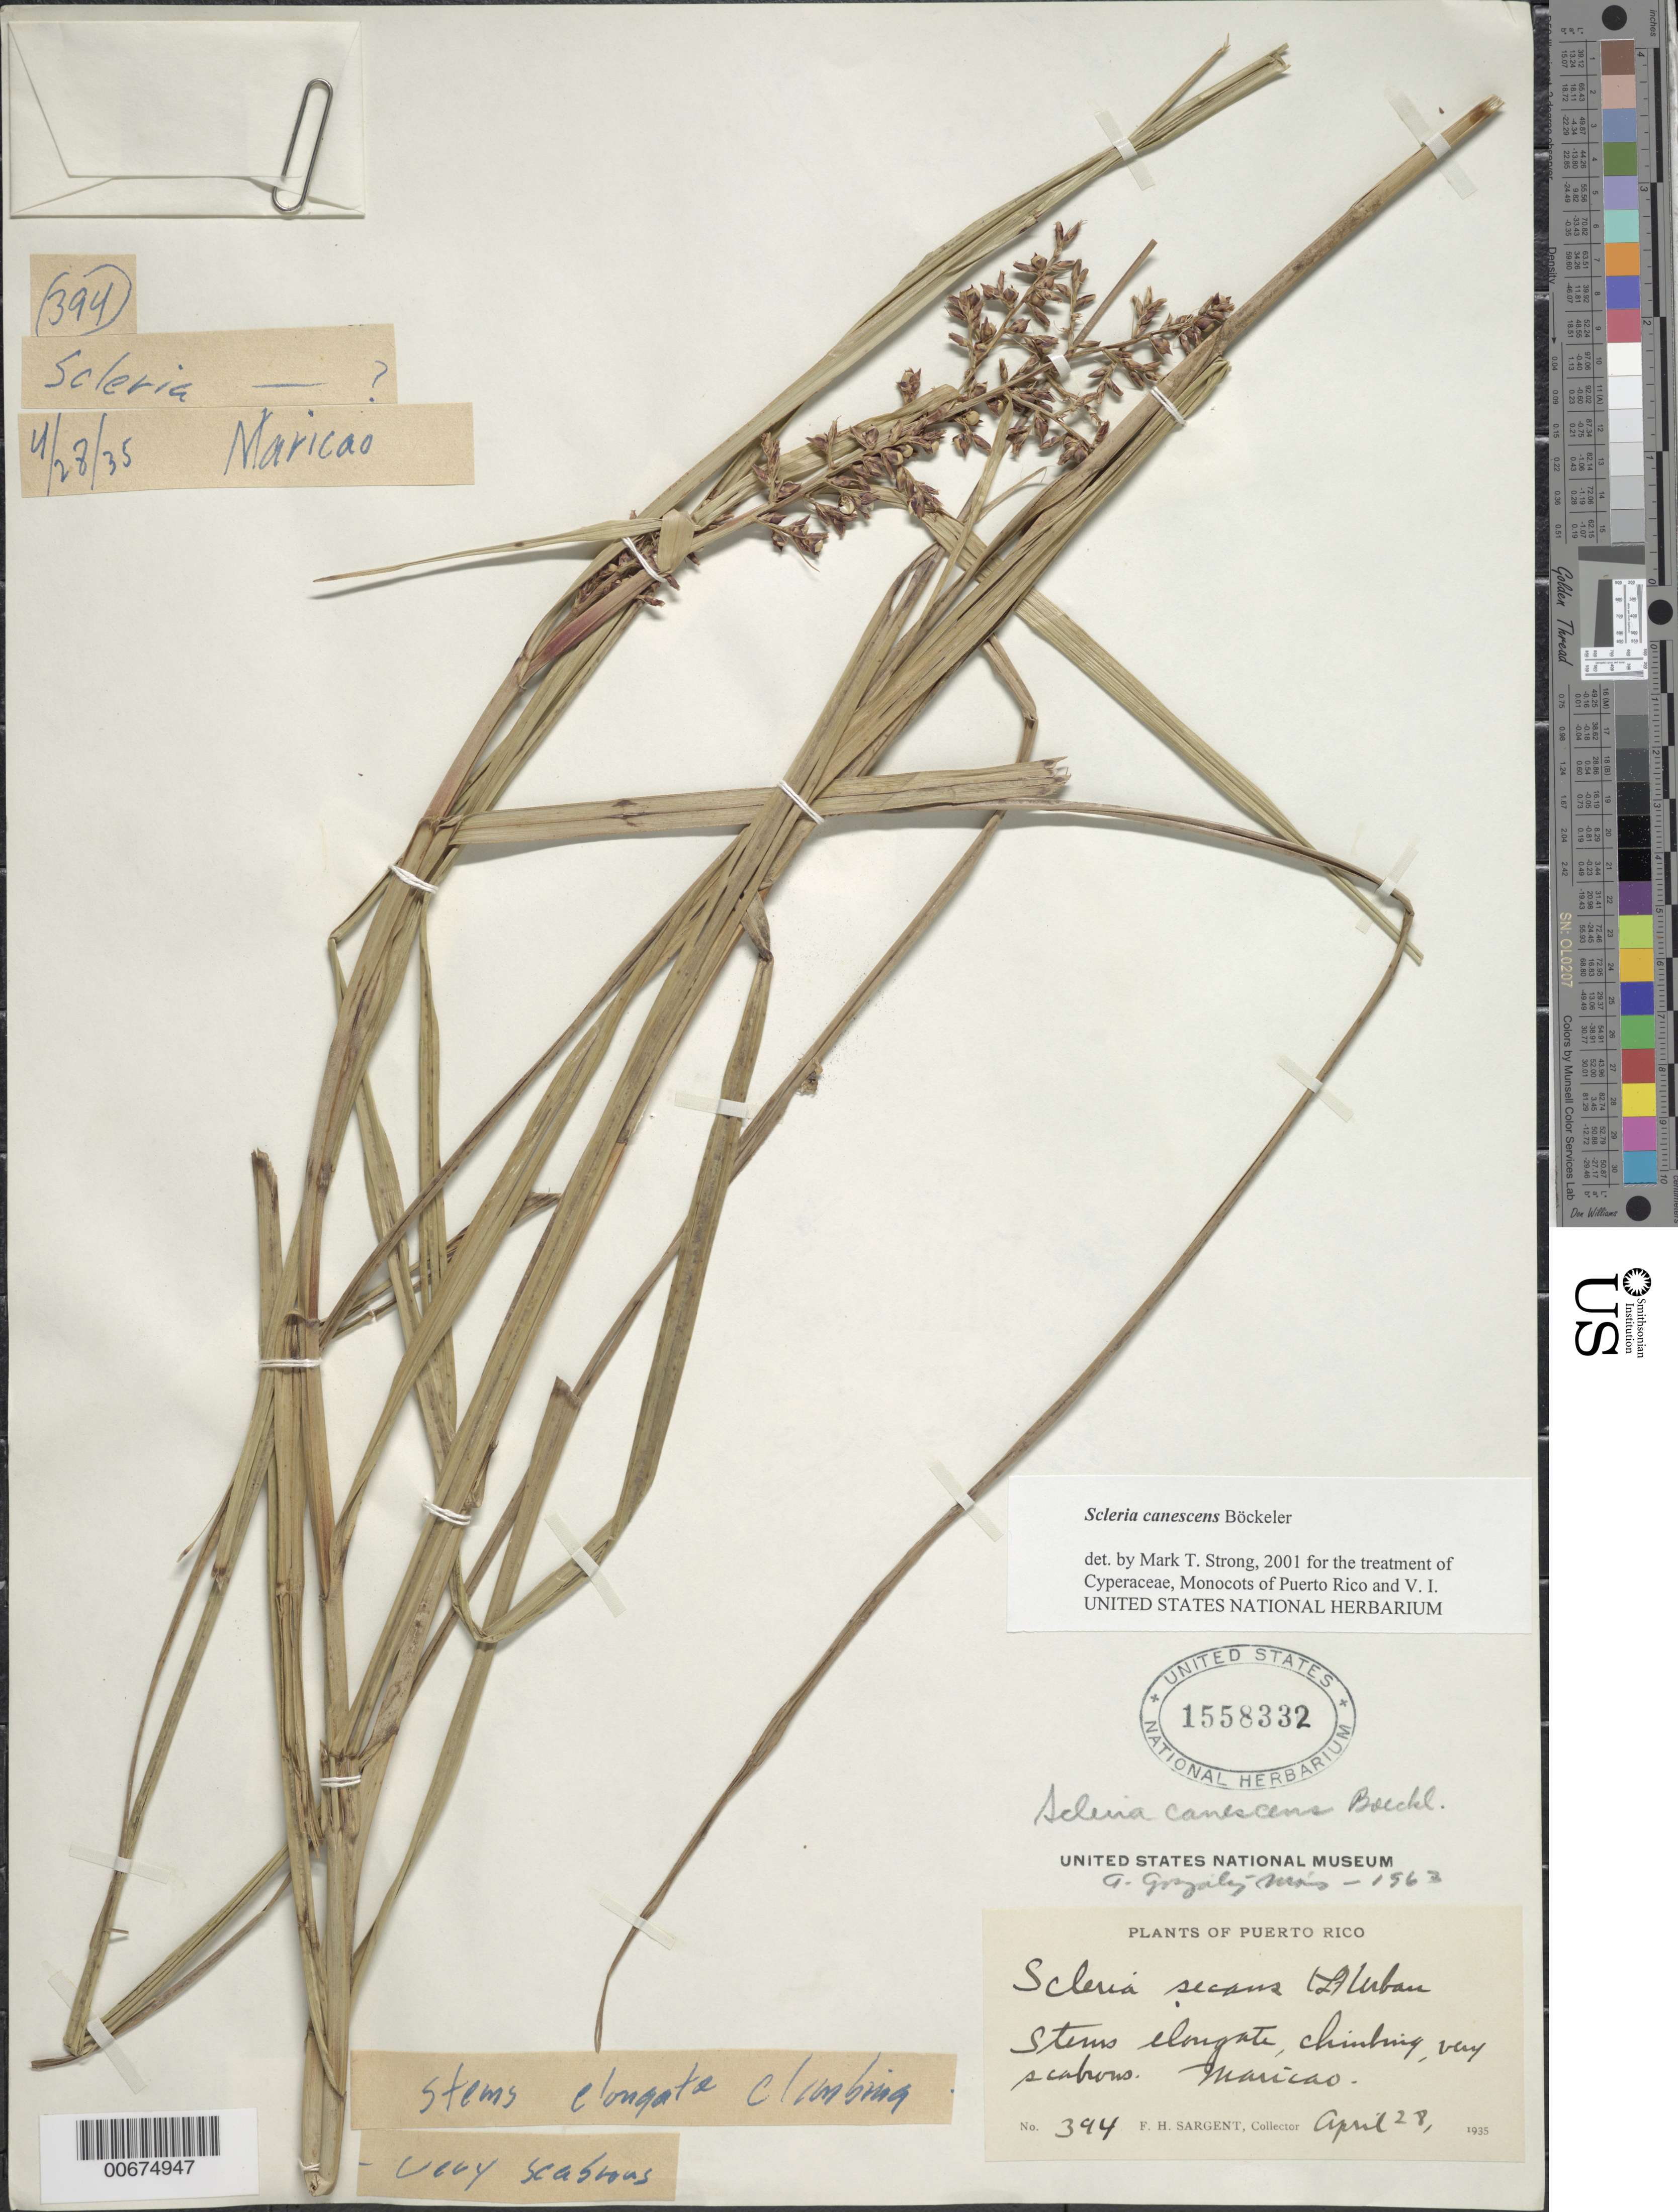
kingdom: Plantae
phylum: Tracheophyta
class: Liliopsida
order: Poales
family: Cyperaceae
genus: Scleria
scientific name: Scleria canescens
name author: Boeckeler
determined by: Strong, M. T., (US), Smithsonian Institution - National Museum of Natural History (UNITED STATES)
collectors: F. H. Sargent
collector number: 394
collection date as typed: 28 Apr 1935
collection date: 1935-04-28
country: Puerto Rico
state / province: Maricao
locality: Maricao.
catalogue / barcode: US 1558332